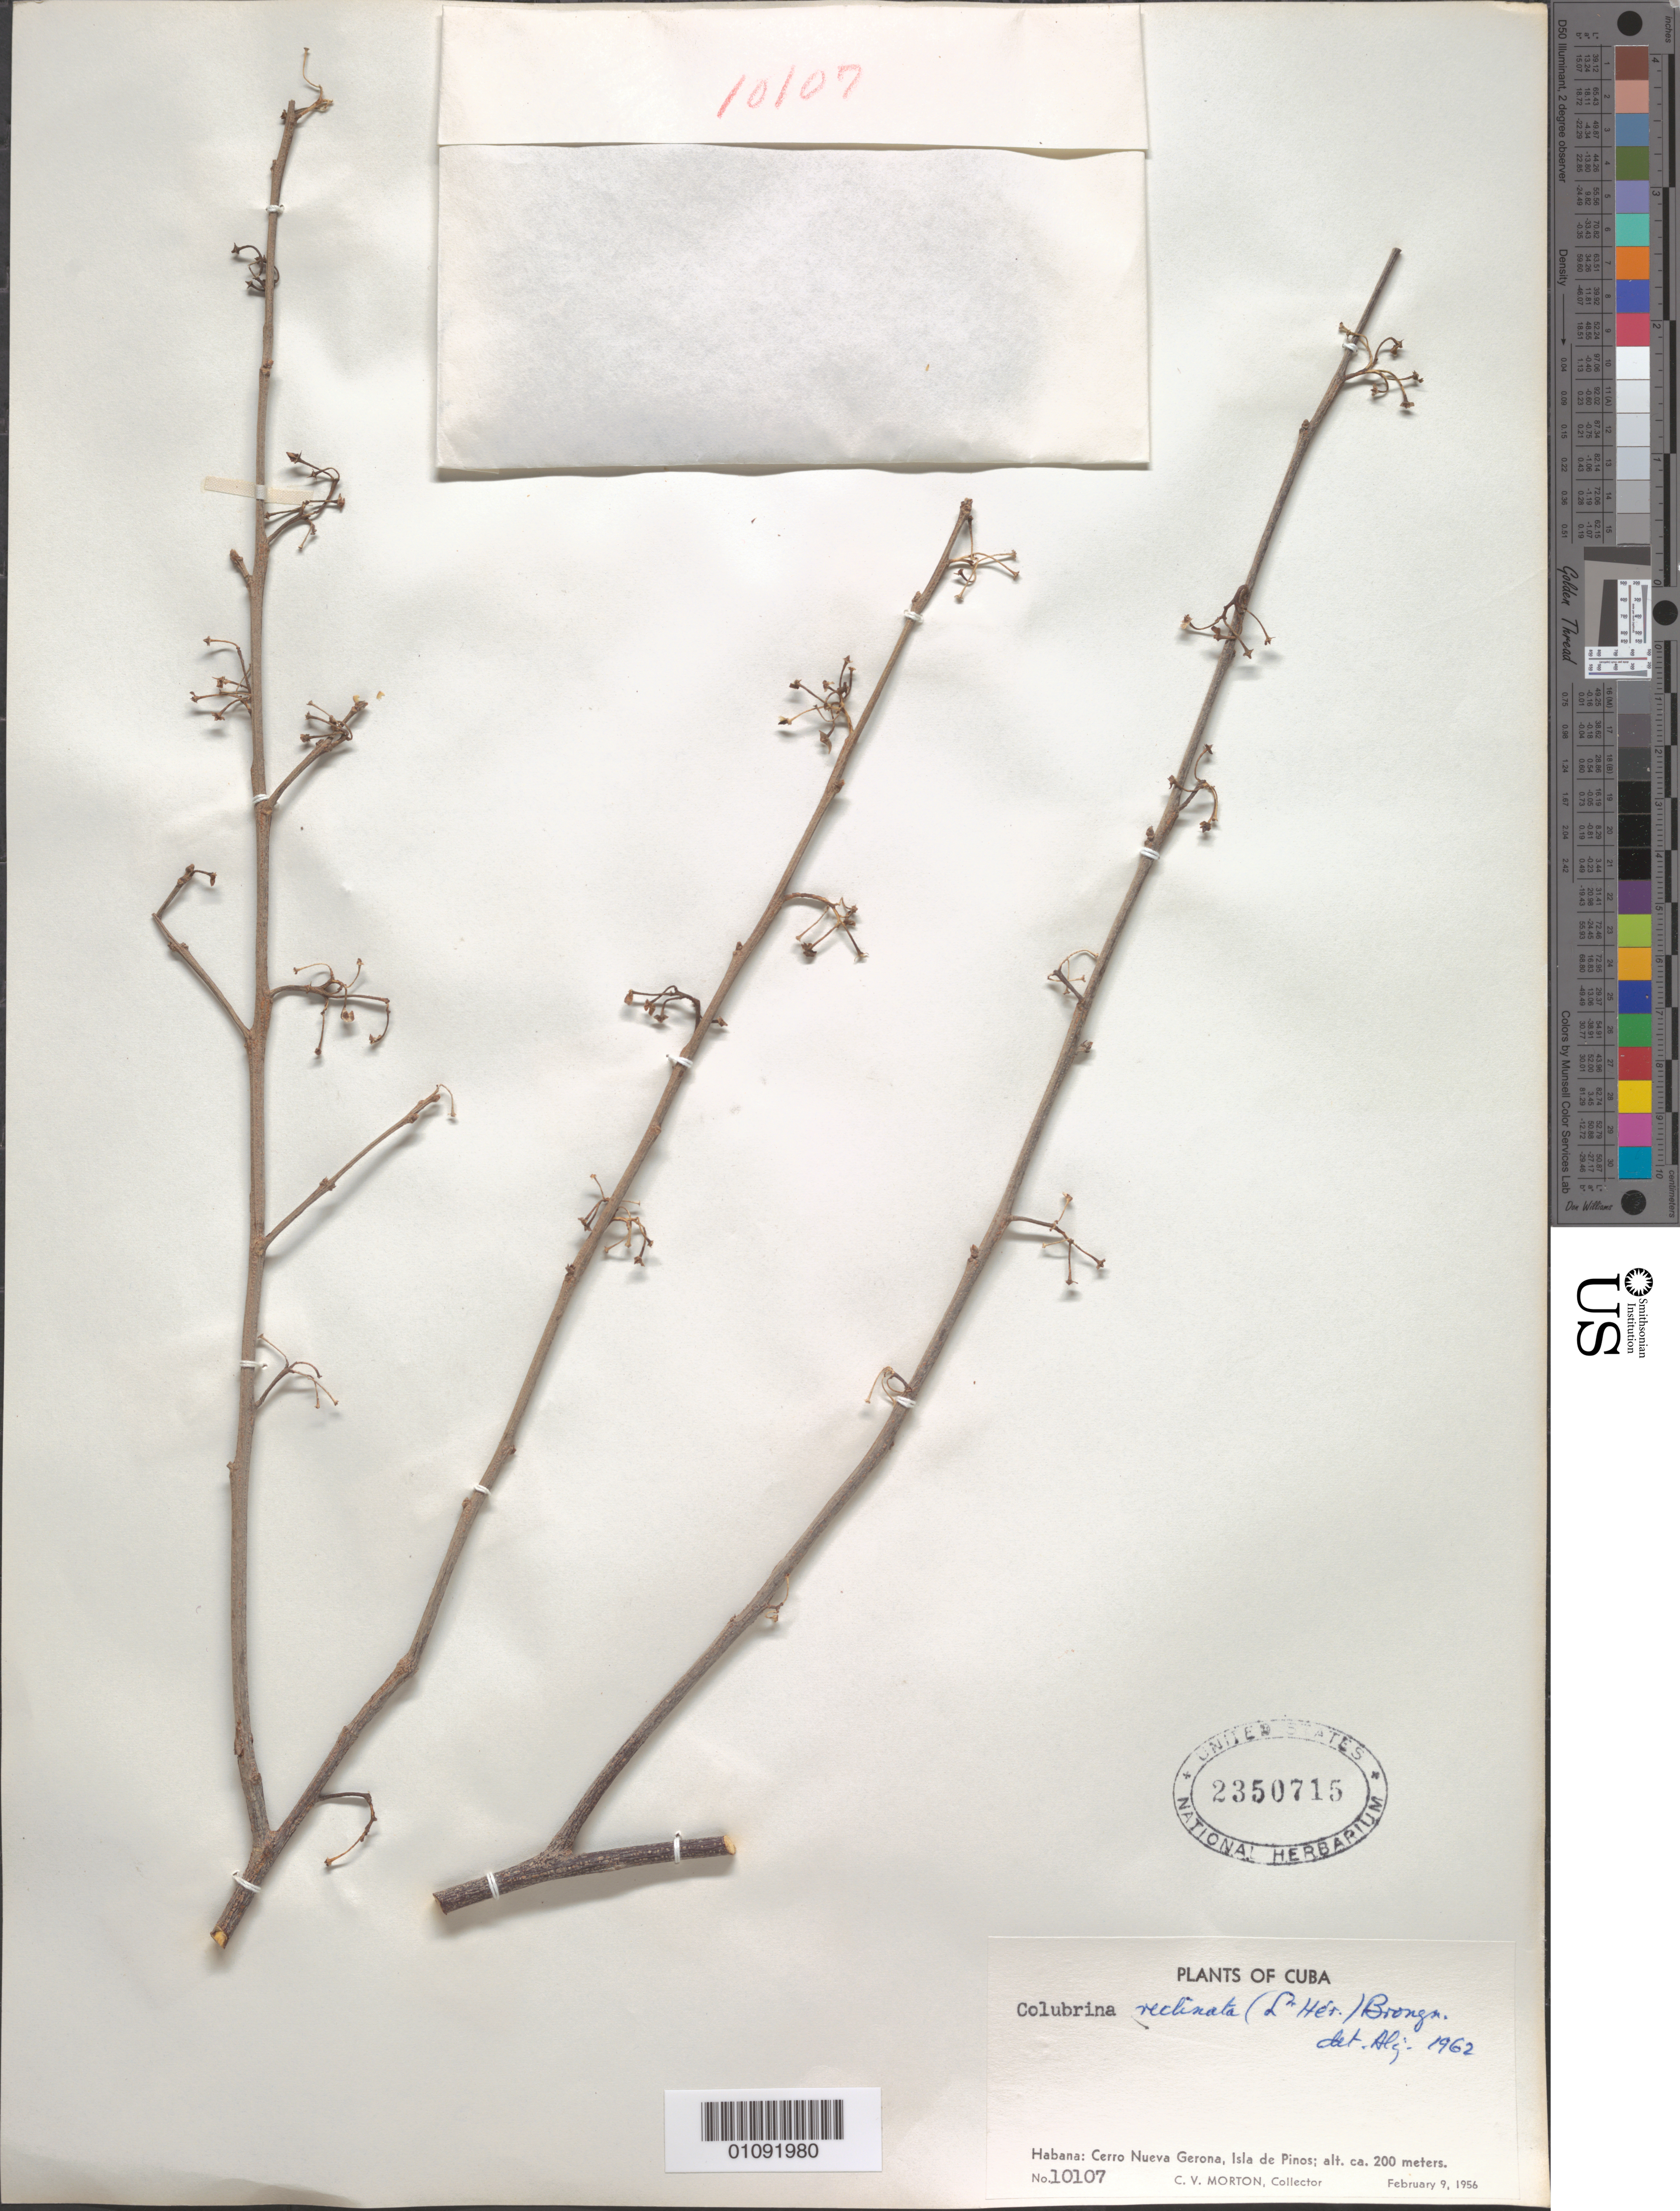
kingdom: Plantae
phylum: Tracheophyta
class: Magnoliopsida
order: Rosales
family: Rhamnaceae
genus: Colubrina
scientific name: Colubrina elliptica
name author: (Sw.) Brizicky & W.L. Stern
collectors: C. V. Morton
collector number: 10107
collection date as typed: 09 Feb 1956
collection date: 1956-02-09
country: Cuba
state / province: Isla de La Juventud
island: Isla de la Juventud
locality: Isle of Pines, Cerro Nueva Gerona, Isla de Pinos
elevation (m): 200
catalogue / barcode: US 2350715